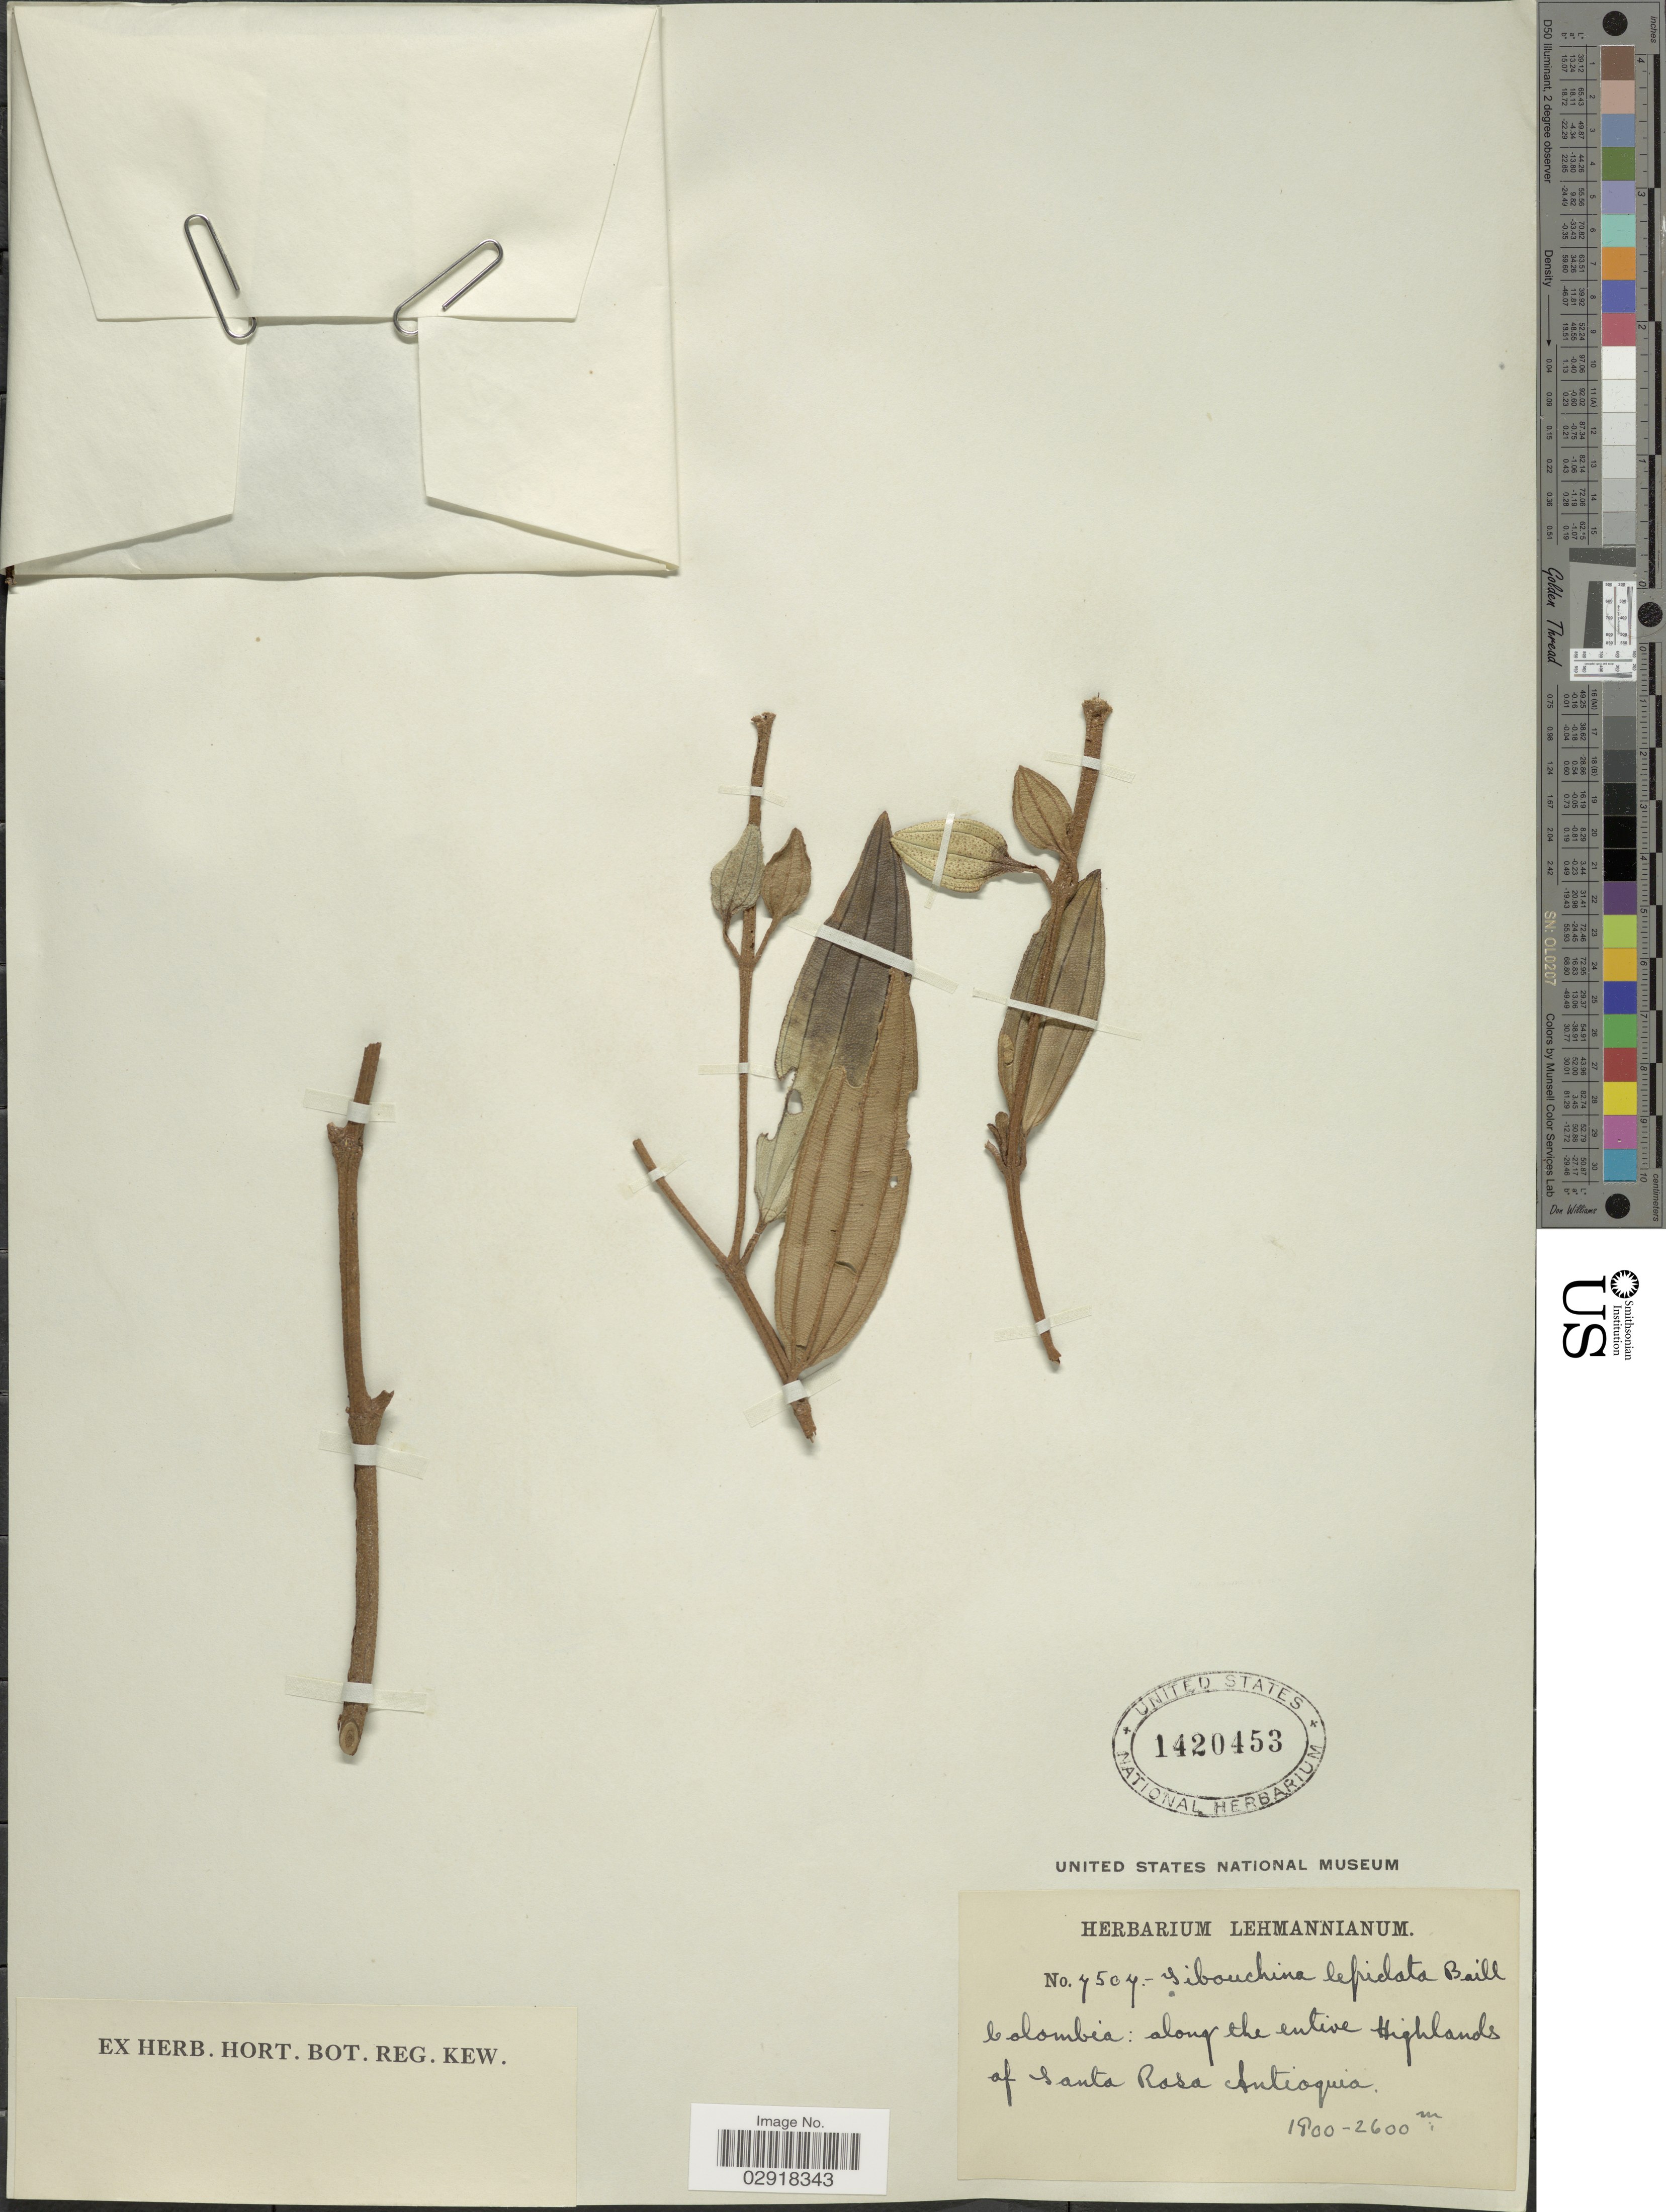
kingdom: Plantae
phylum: Tracheophyta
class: Magnoliopsida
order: Myrtales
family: Melastomataceae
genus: Andesanthus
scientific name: Andesanthus lepidotus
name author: (Humb. & Bonpl.) P.J.F. Guim. & Michelang.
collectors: ex herb. Lehmannianum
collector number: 7504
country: Colombia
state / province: Antioquia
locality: Along the entire Highlands of Santa Rosa Antioquia.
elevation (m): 1800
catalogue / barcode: US 1420453